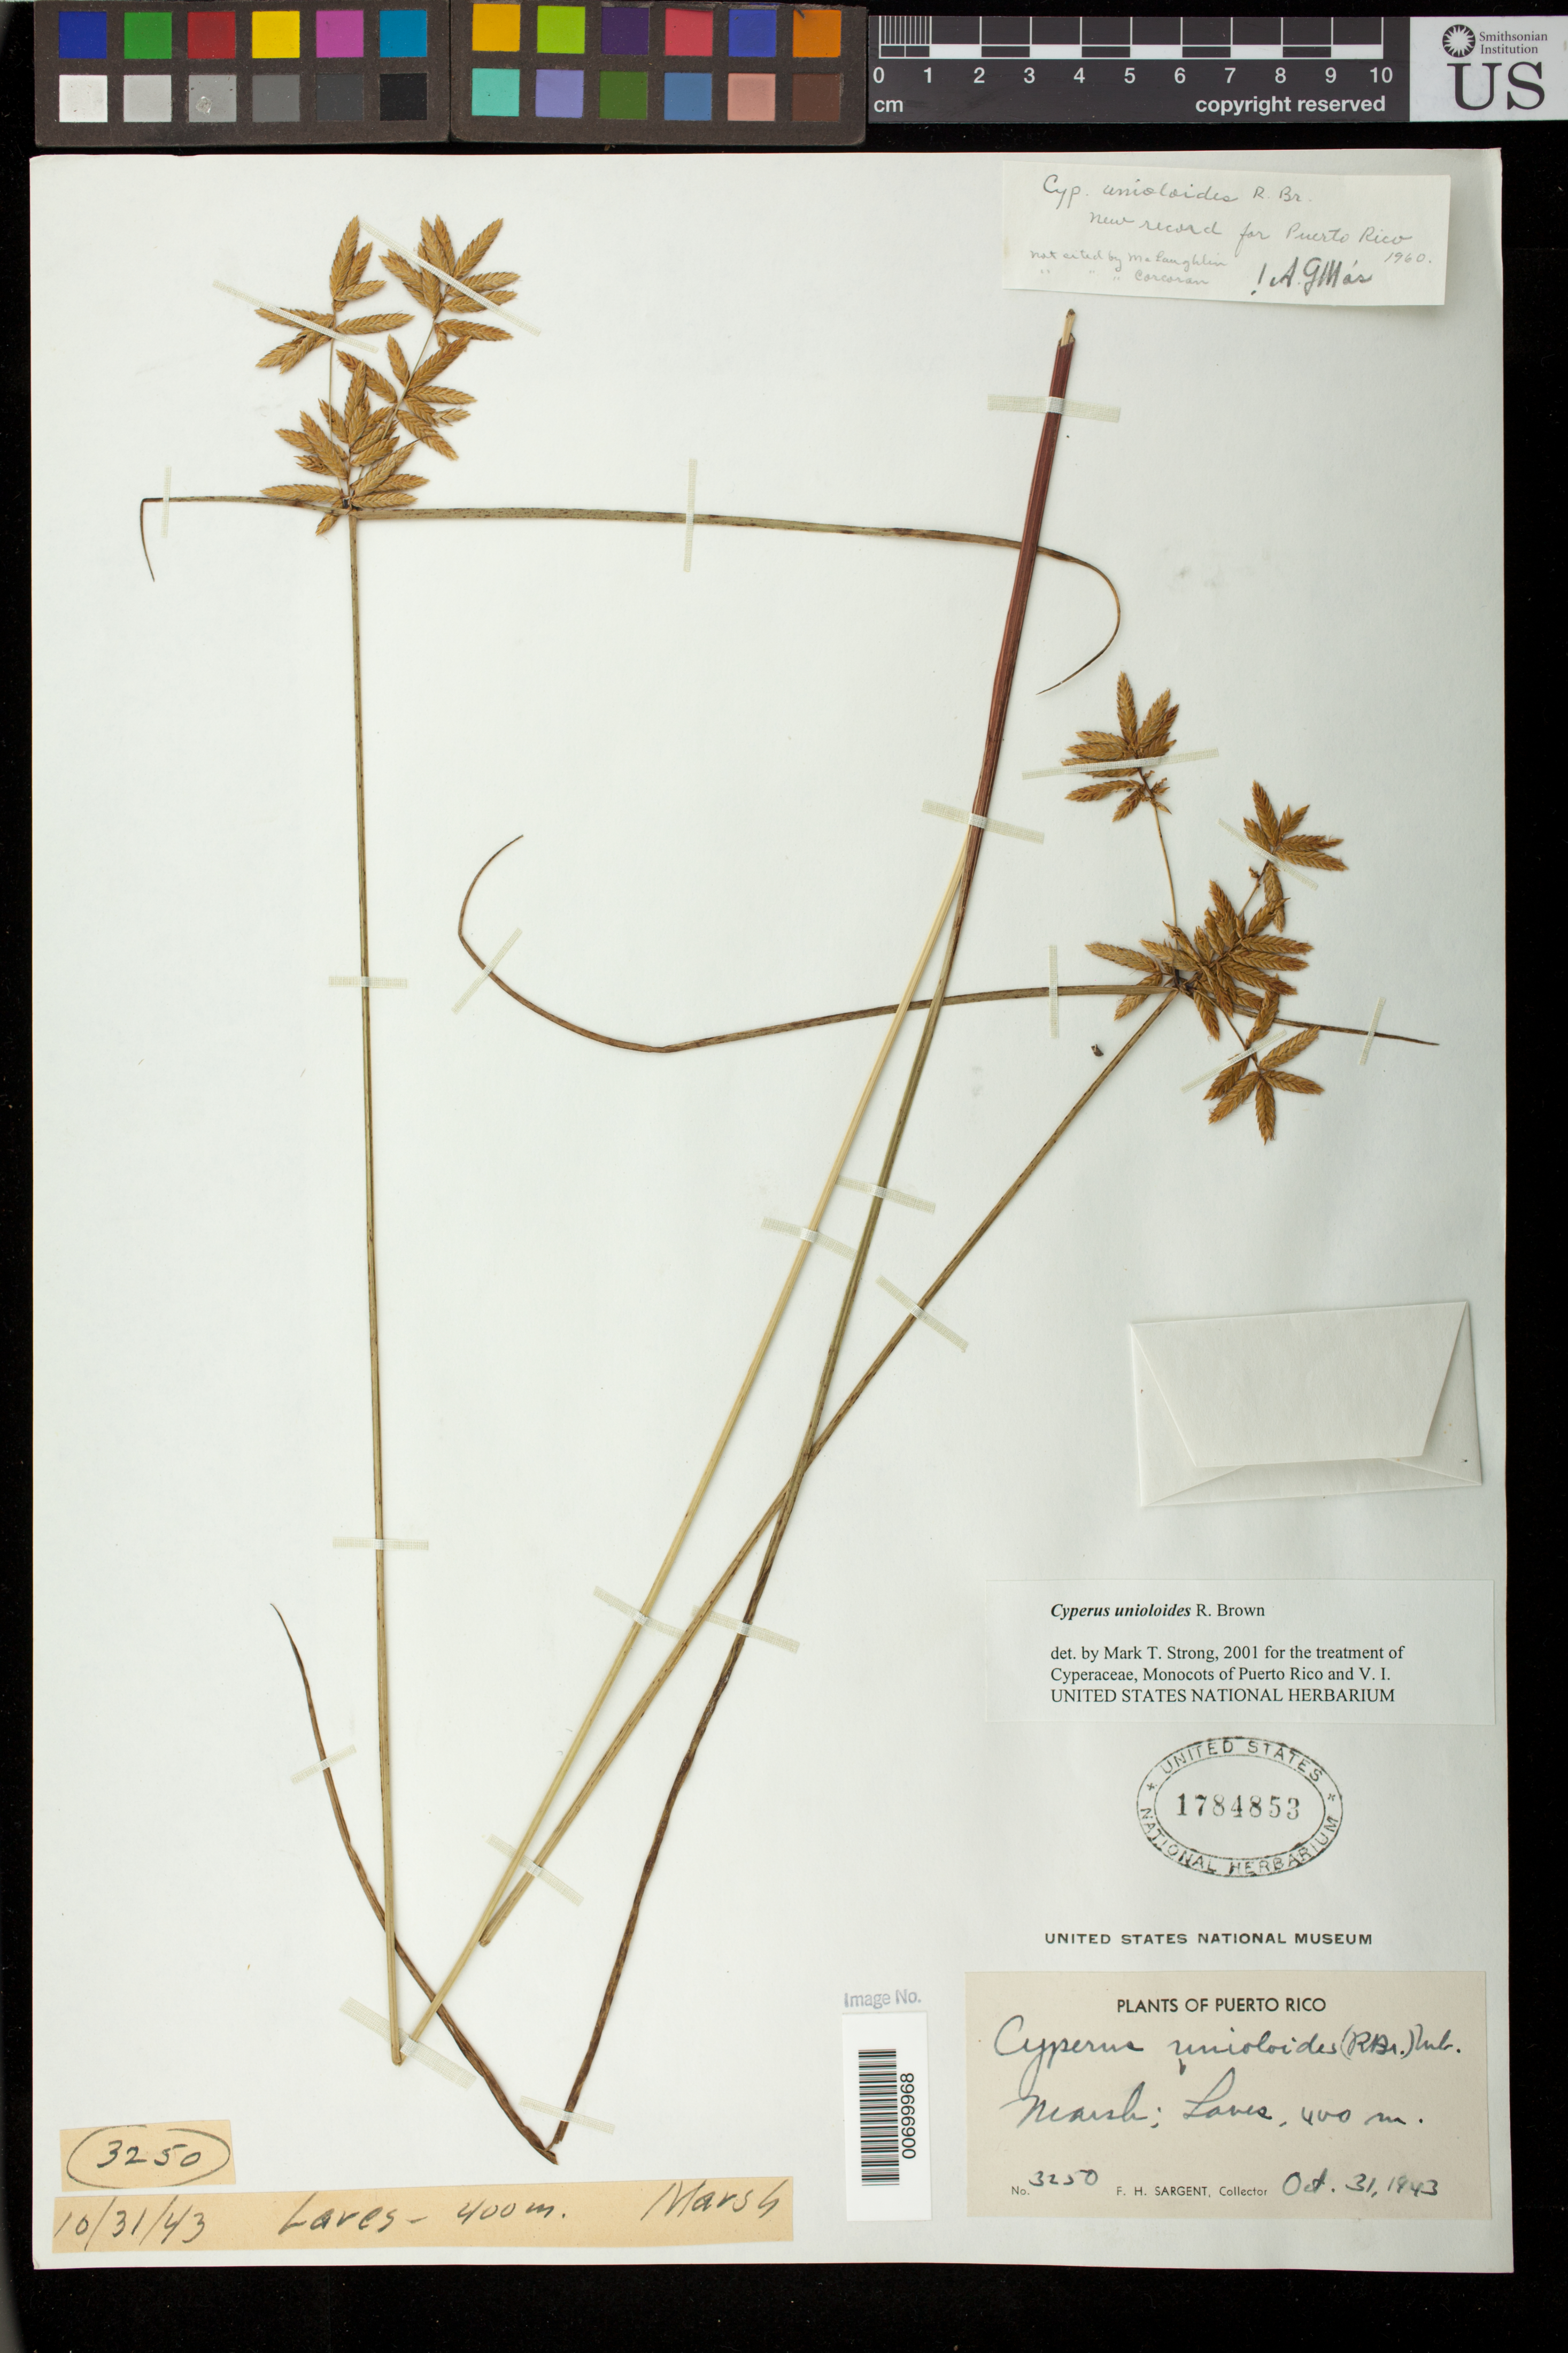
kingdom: Plantae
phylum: Tracheophyta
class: Liliopsida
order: Poales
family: Cyperaceae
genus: Cyperus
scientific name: Cyperus unioloides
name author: R. Br.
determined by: Strong, M. T., (US), Smithsonian Institution - National Museum of Natural History (UNITED STATES)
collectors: F. H. Sargent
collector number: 3250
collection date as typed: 31 Oct 1943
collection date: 1943-10-31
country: Puerto Rico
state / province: Lares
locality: Lares.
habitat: Marsh.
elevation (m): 400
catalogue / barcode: US 1784853